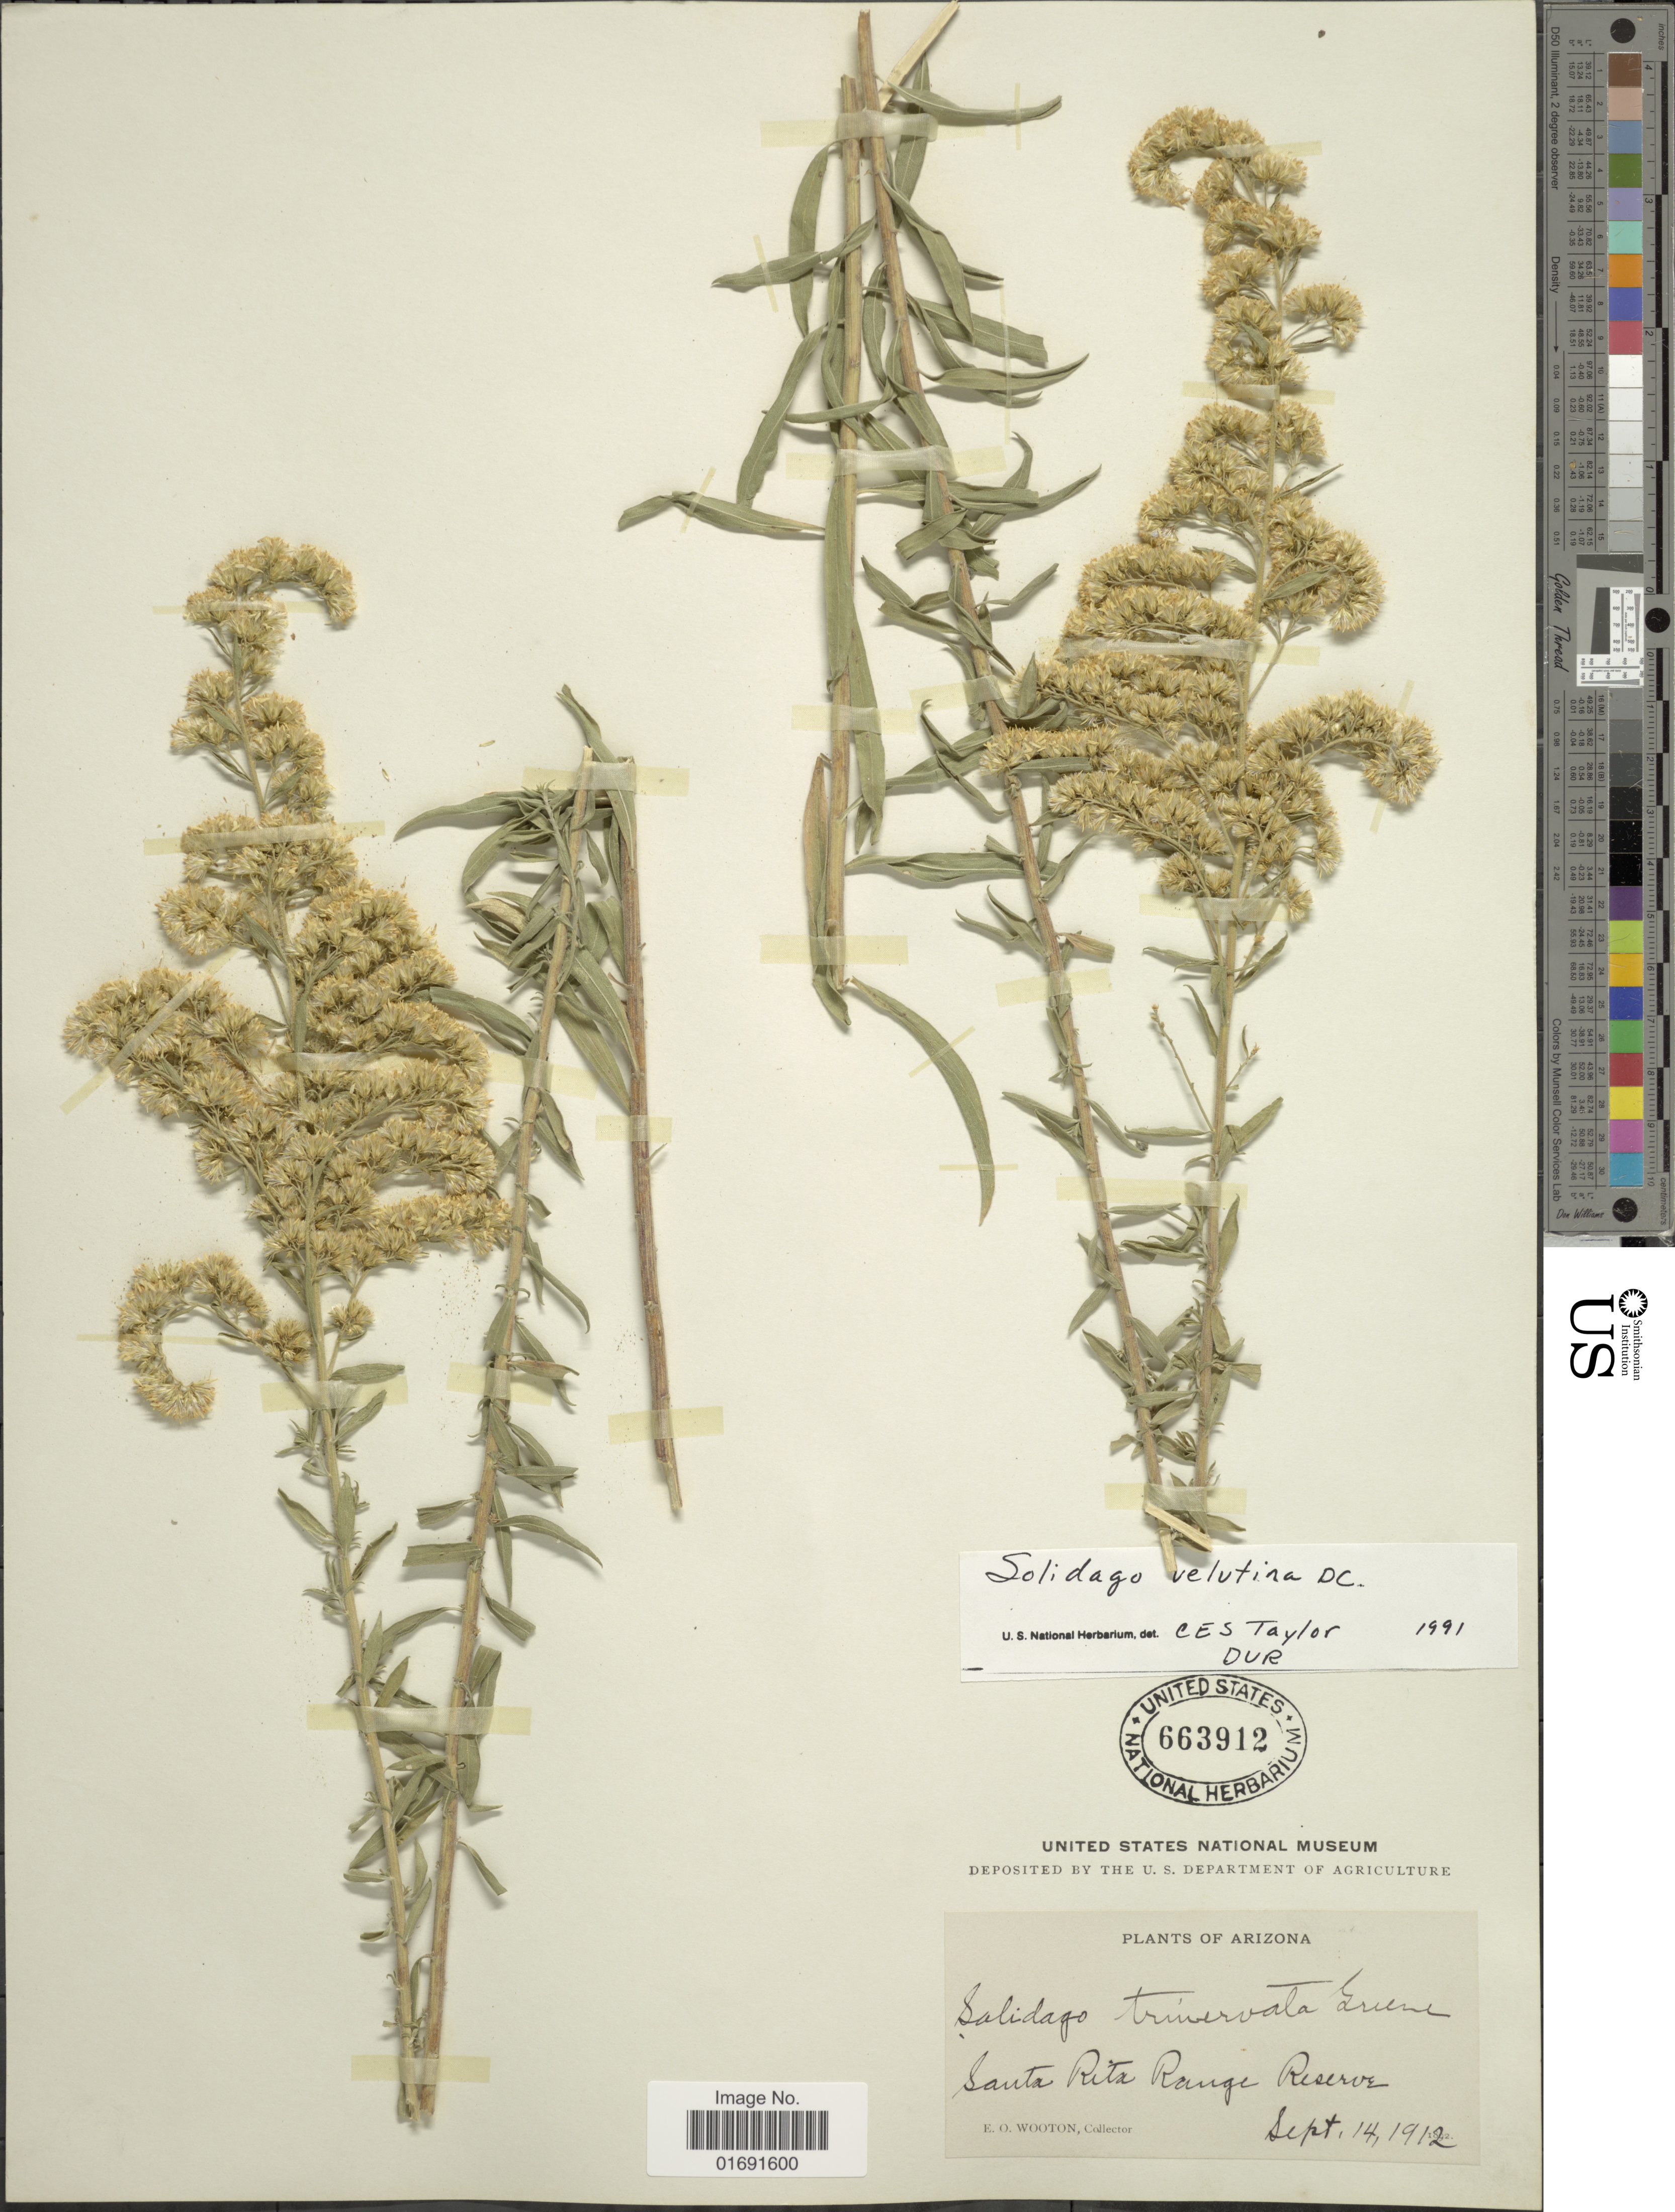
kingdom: Plantae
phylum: Tracheophyta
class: Magnoliopsida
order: Asterales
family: Asteraceae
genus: Solidago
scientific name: Solidago velutina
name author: DC.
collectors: E. O. Wooton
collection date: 1912-09-14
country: United States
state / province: Arizona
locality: Santa Rita Range Reserve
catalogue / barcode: US 663912